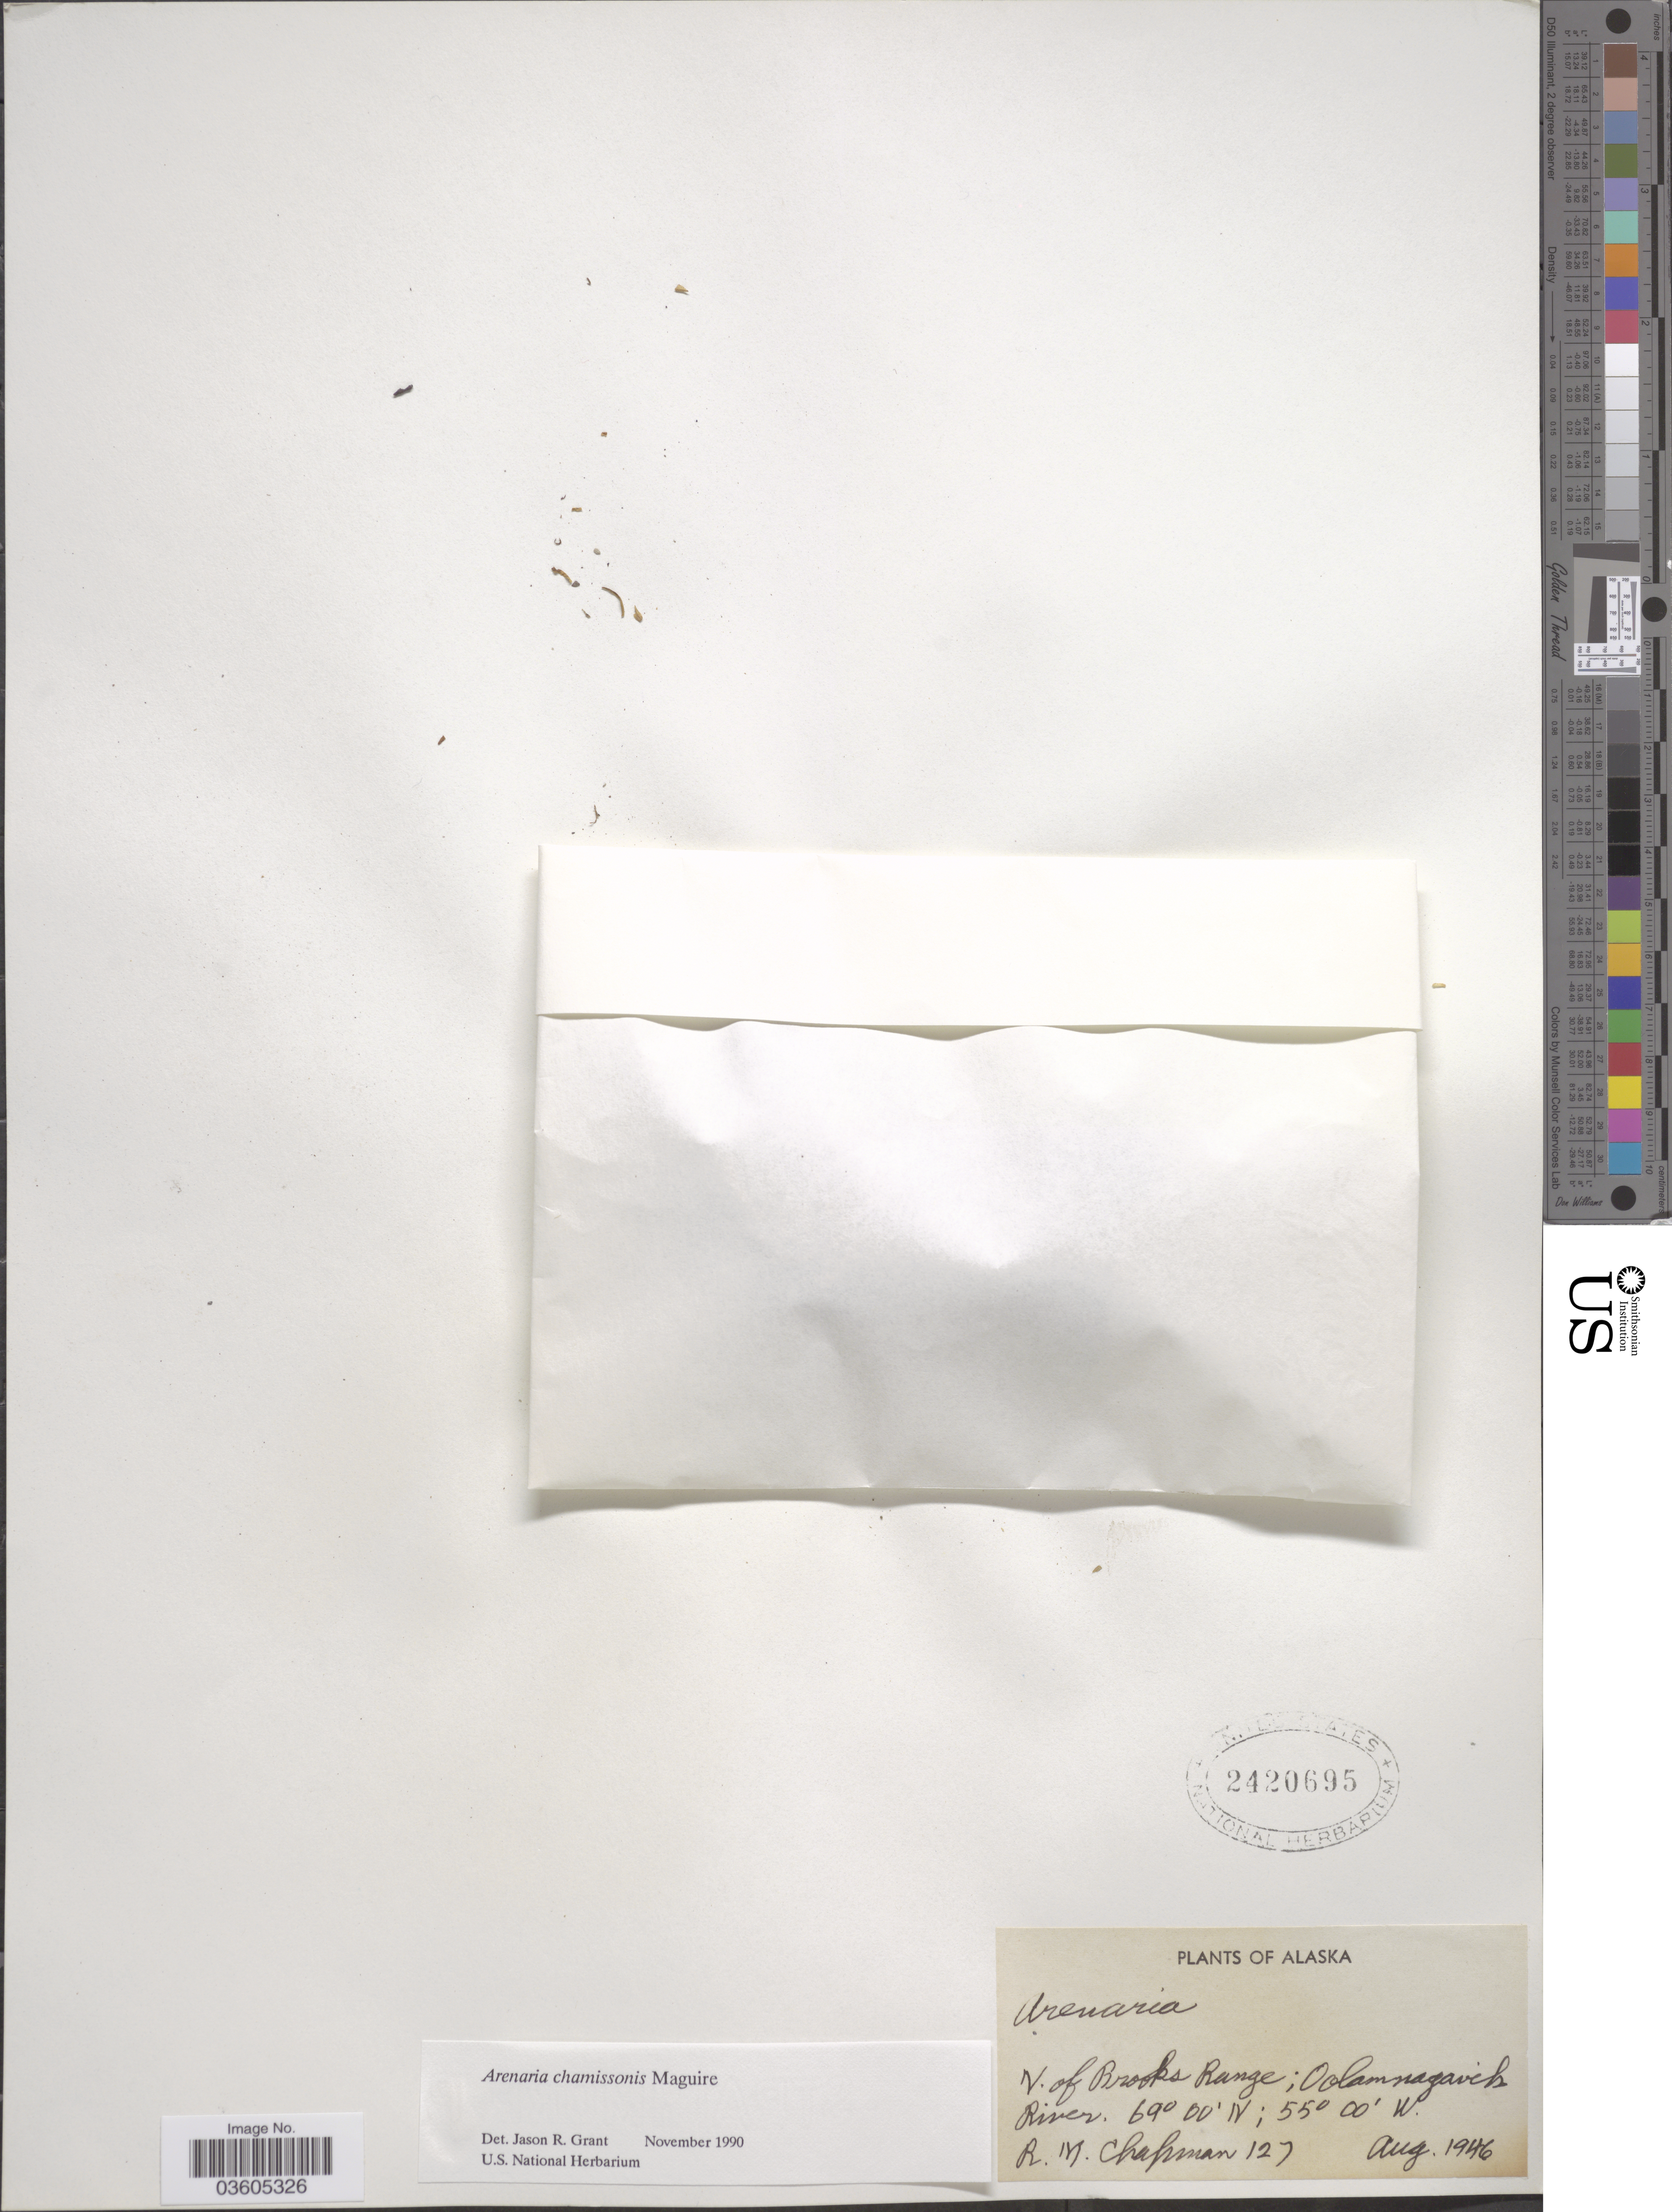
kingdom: Plantae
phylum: Tracheophyta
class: Magnoliopsida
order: Caryophyllales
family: Caryophyllaceae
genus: Arenaria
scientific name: Arenaria chamissonis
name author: Maguire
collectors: R. M. Chapman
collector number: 127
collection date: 1946-08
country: United States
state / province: Alaska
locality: N. of Brooks Range; Oolamnagavik River.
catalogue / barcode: US 2420695